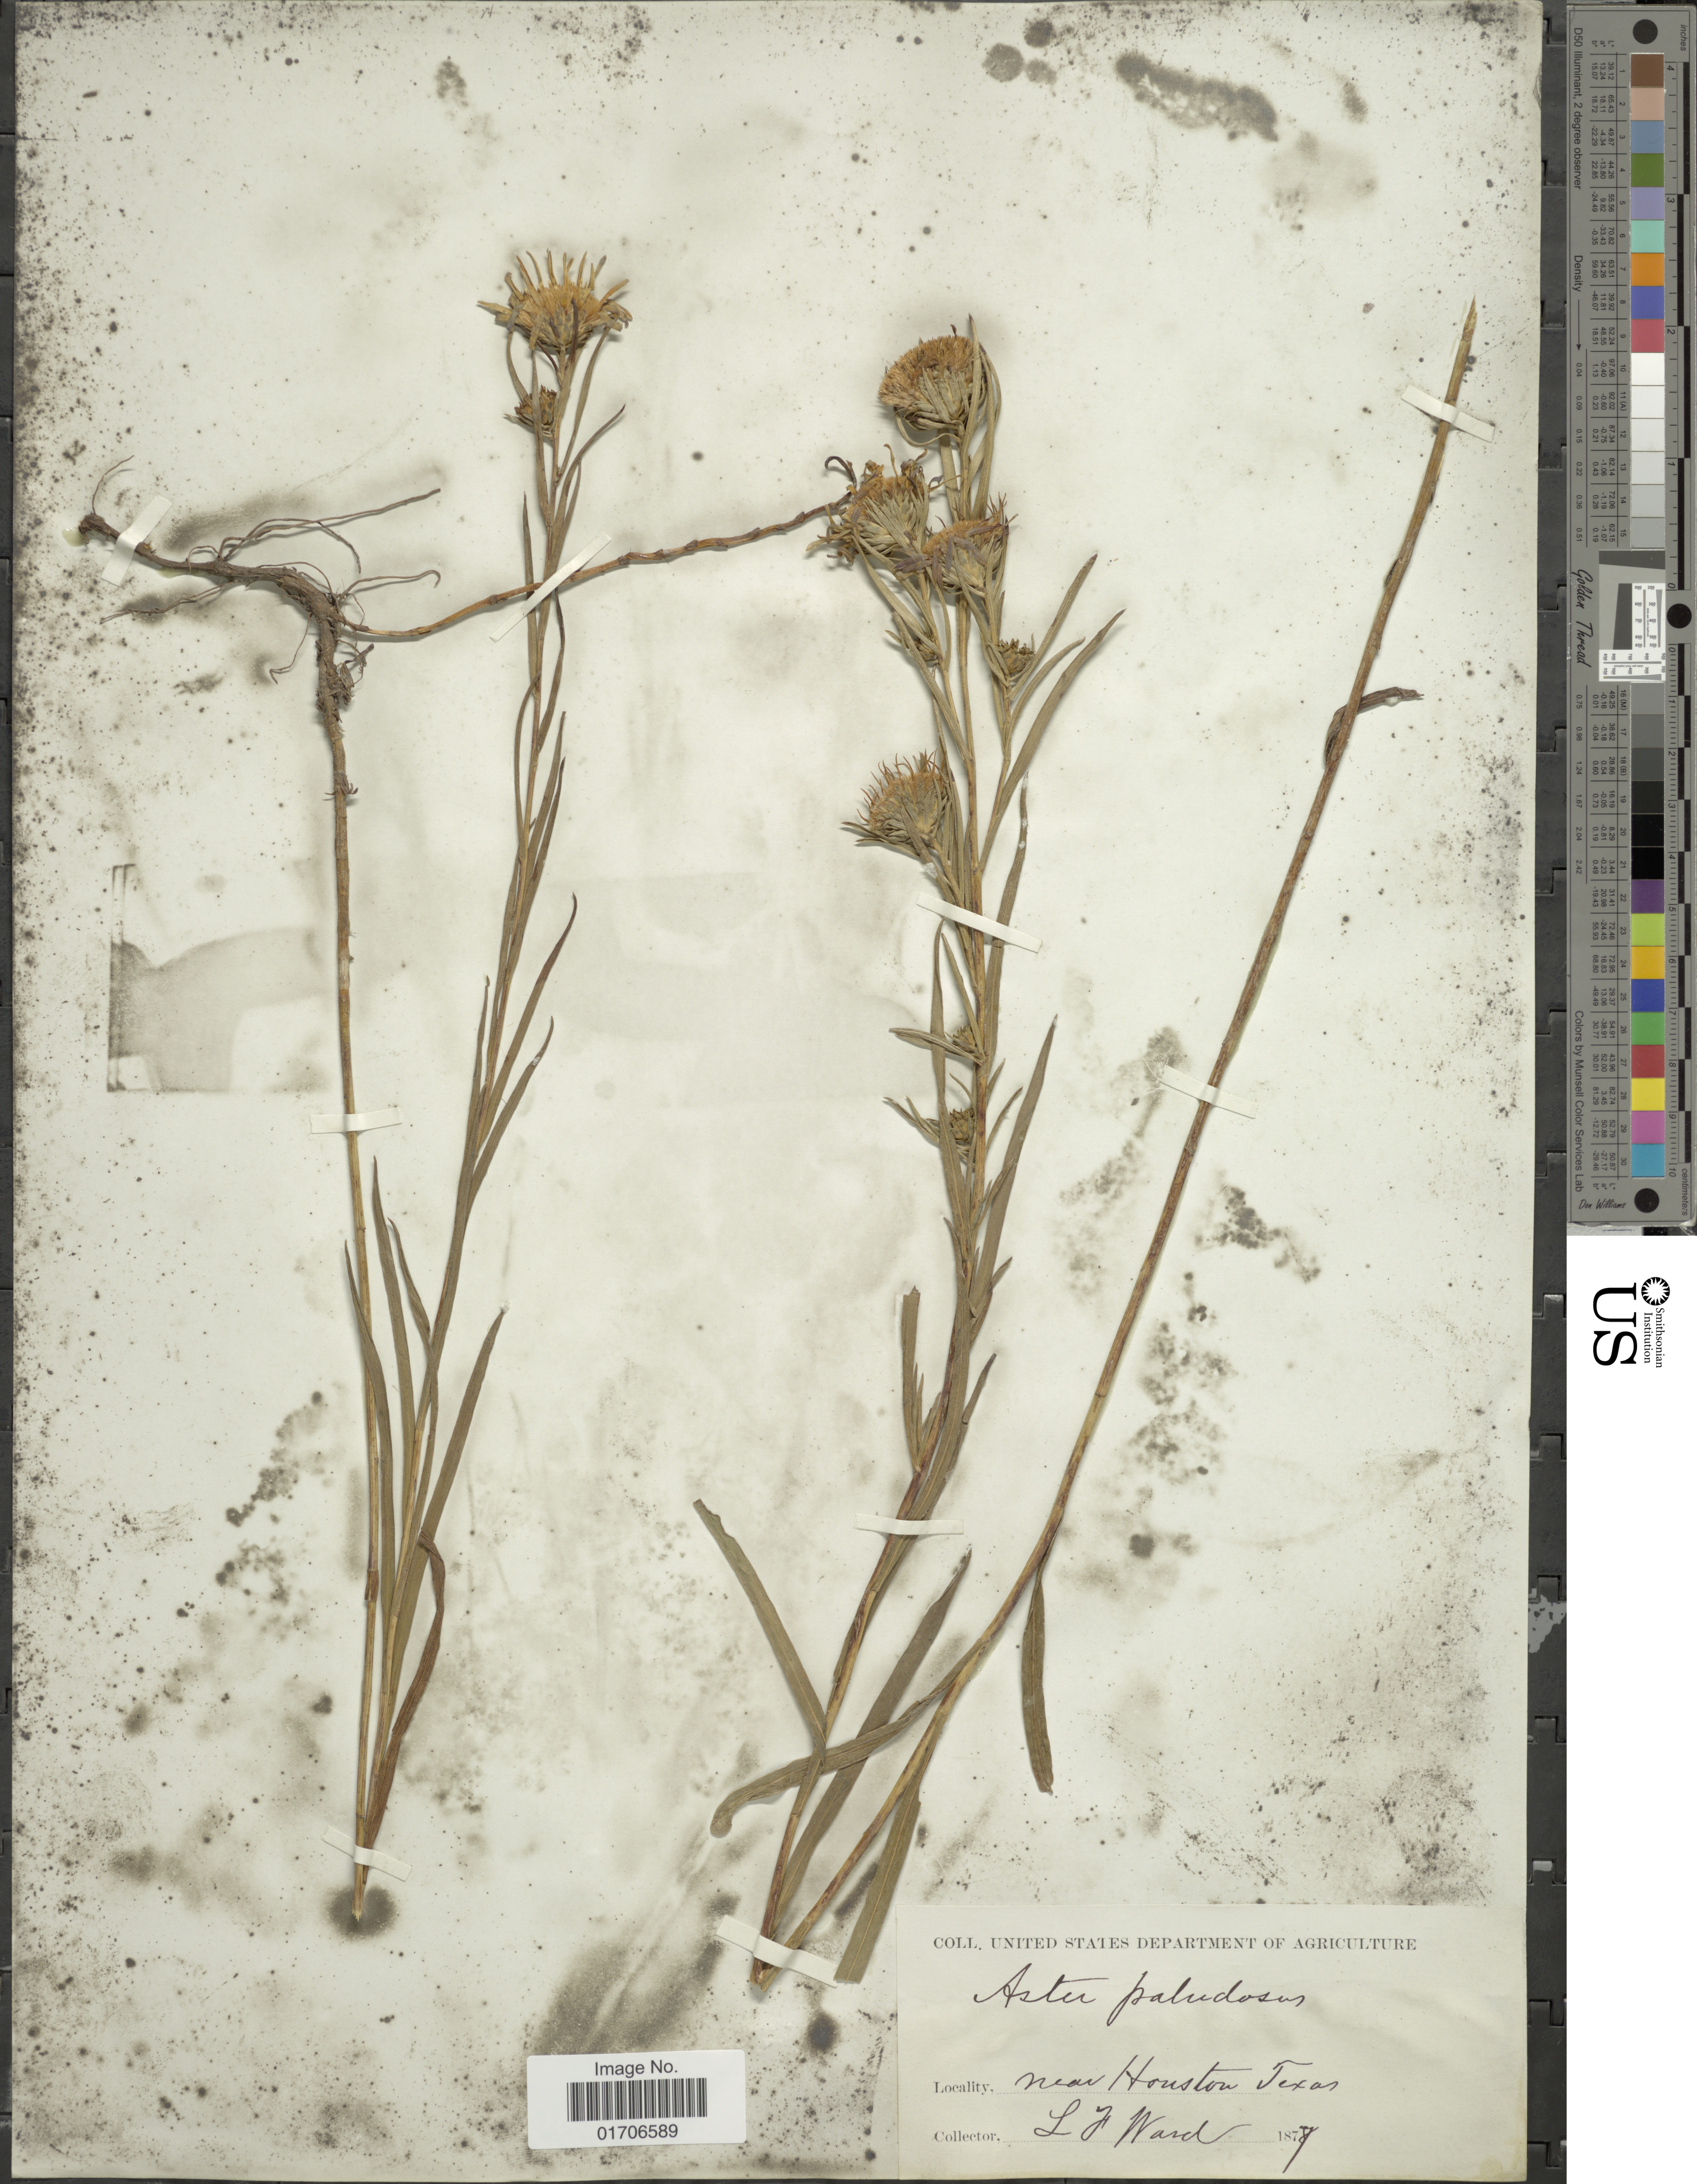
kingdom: Plantae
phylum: Tracheophyta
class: Magnoliopsida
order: Asterales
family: Asteraceae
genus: Eurybia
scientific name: Eurybia paludosa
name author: (Aiton) G.L. Nesom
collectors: L. Ward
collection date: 1877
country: United States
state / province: Texas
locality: Near Houston, Texas.